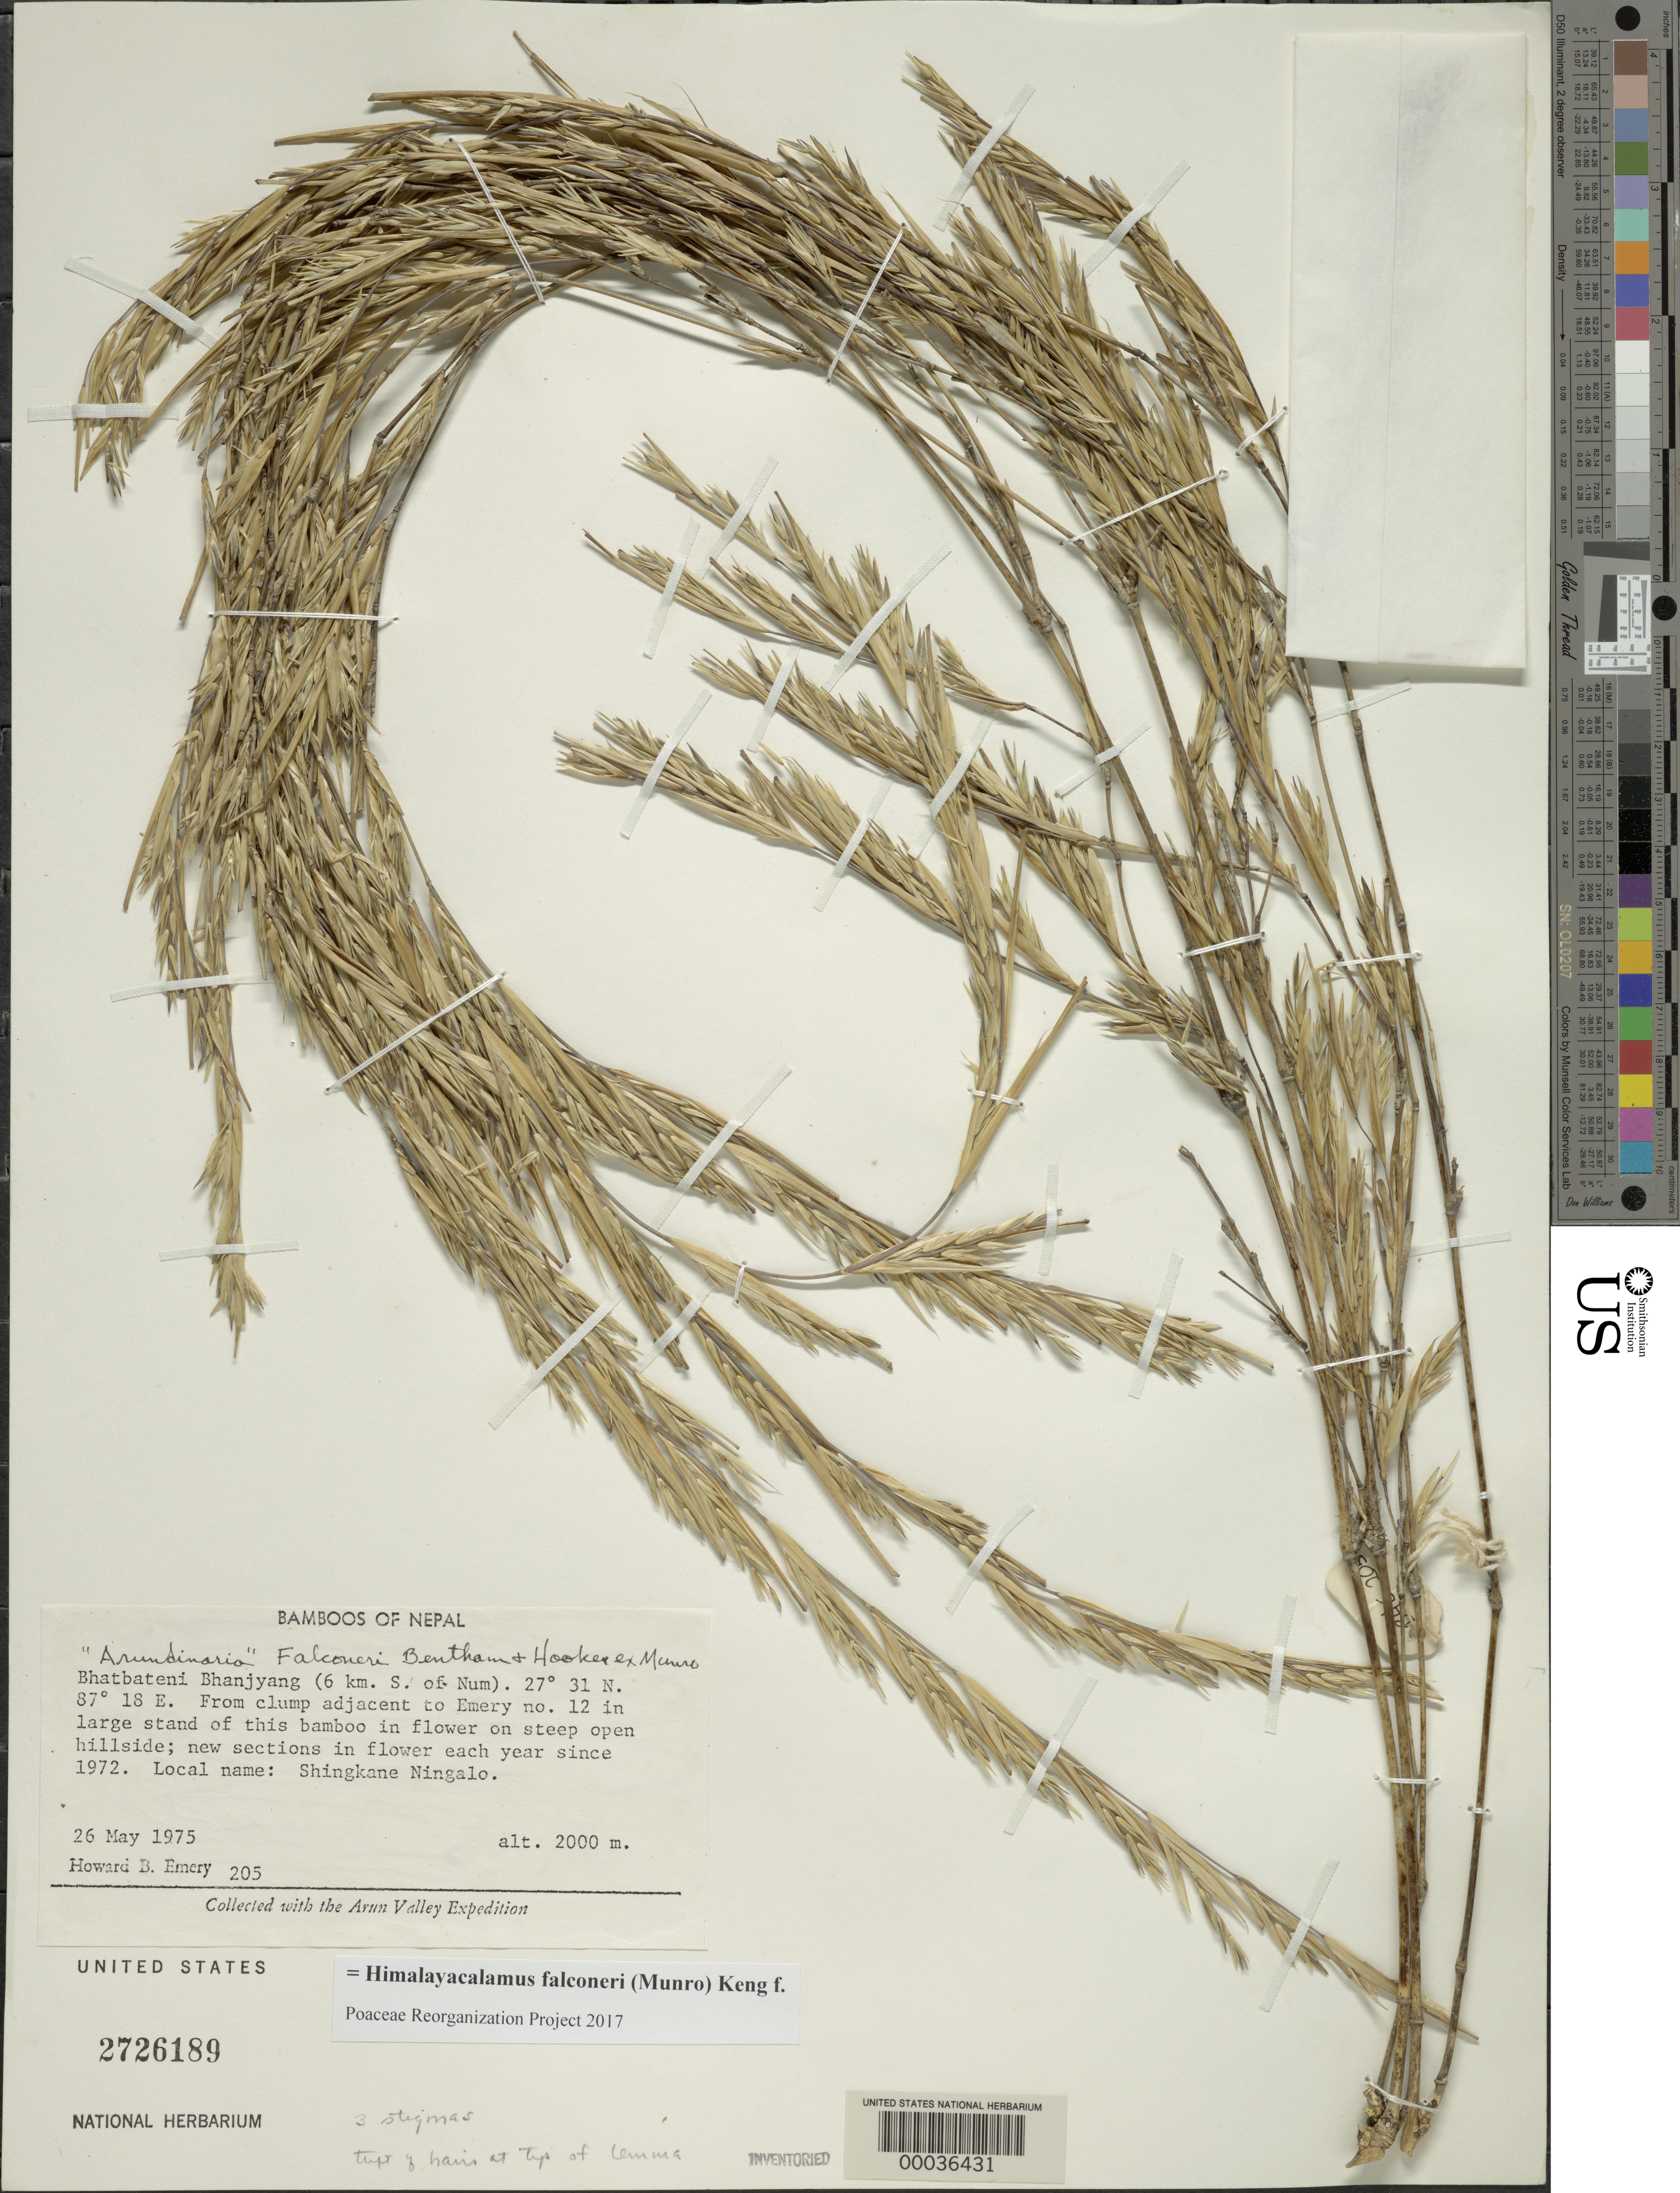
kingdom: Plantae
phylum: Tracheophyta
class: Liliopsida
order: Poales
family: Poaceae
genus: Himalayacalamus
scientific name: Himalayacalamus falconeri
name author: (Munro) Keng f.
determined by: Poaceae Reorganization Project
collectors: H. B. Emery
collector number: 205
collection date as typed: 26 May 1975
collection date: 1975-05-26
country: Nepal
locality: Bhatbateni bhanjyang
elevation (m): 2000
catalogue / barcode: US 2726189